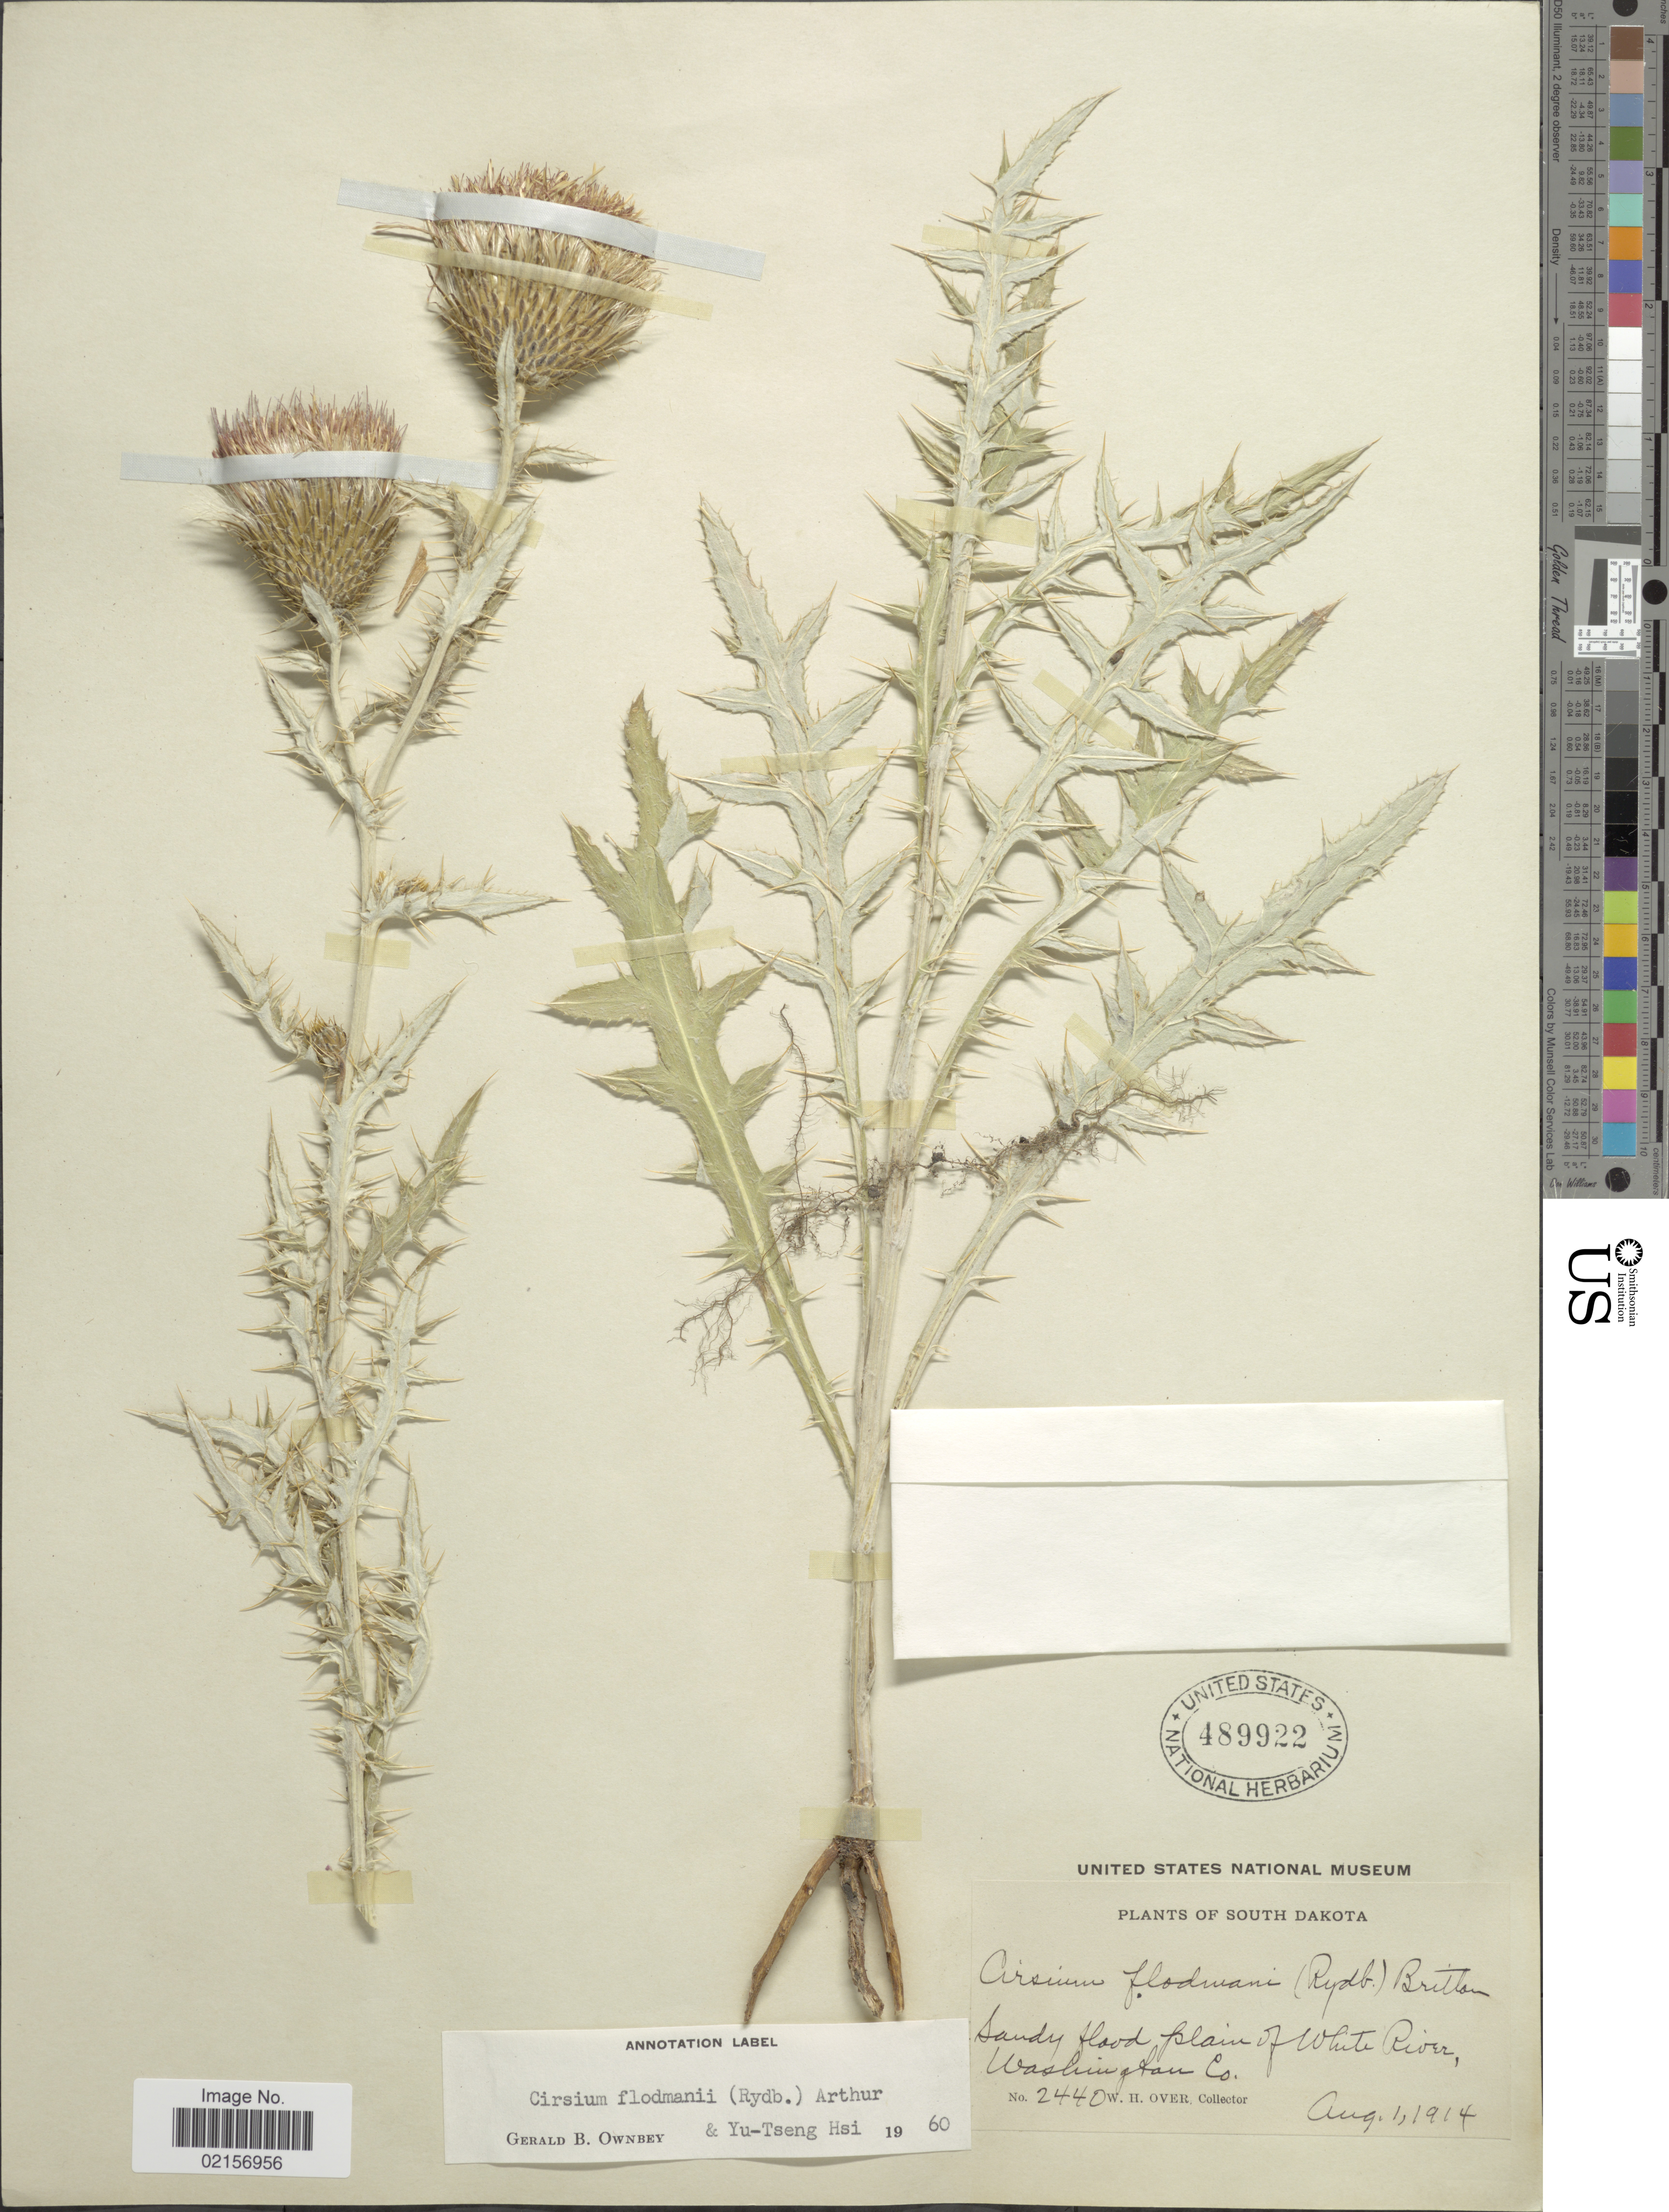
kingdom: Plantae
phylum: Tracheophyta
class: Magnoliopsida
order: Asterales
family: Asteraceae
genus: Cirsium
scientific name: Cirsium flodmanii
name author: (Rydb.) Arthur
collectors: W. Over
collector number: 2440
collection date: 1914-08-01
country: United States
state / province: South Dakota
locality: Sandy flood plain of White River, Washington Co.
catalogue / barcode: US 489922